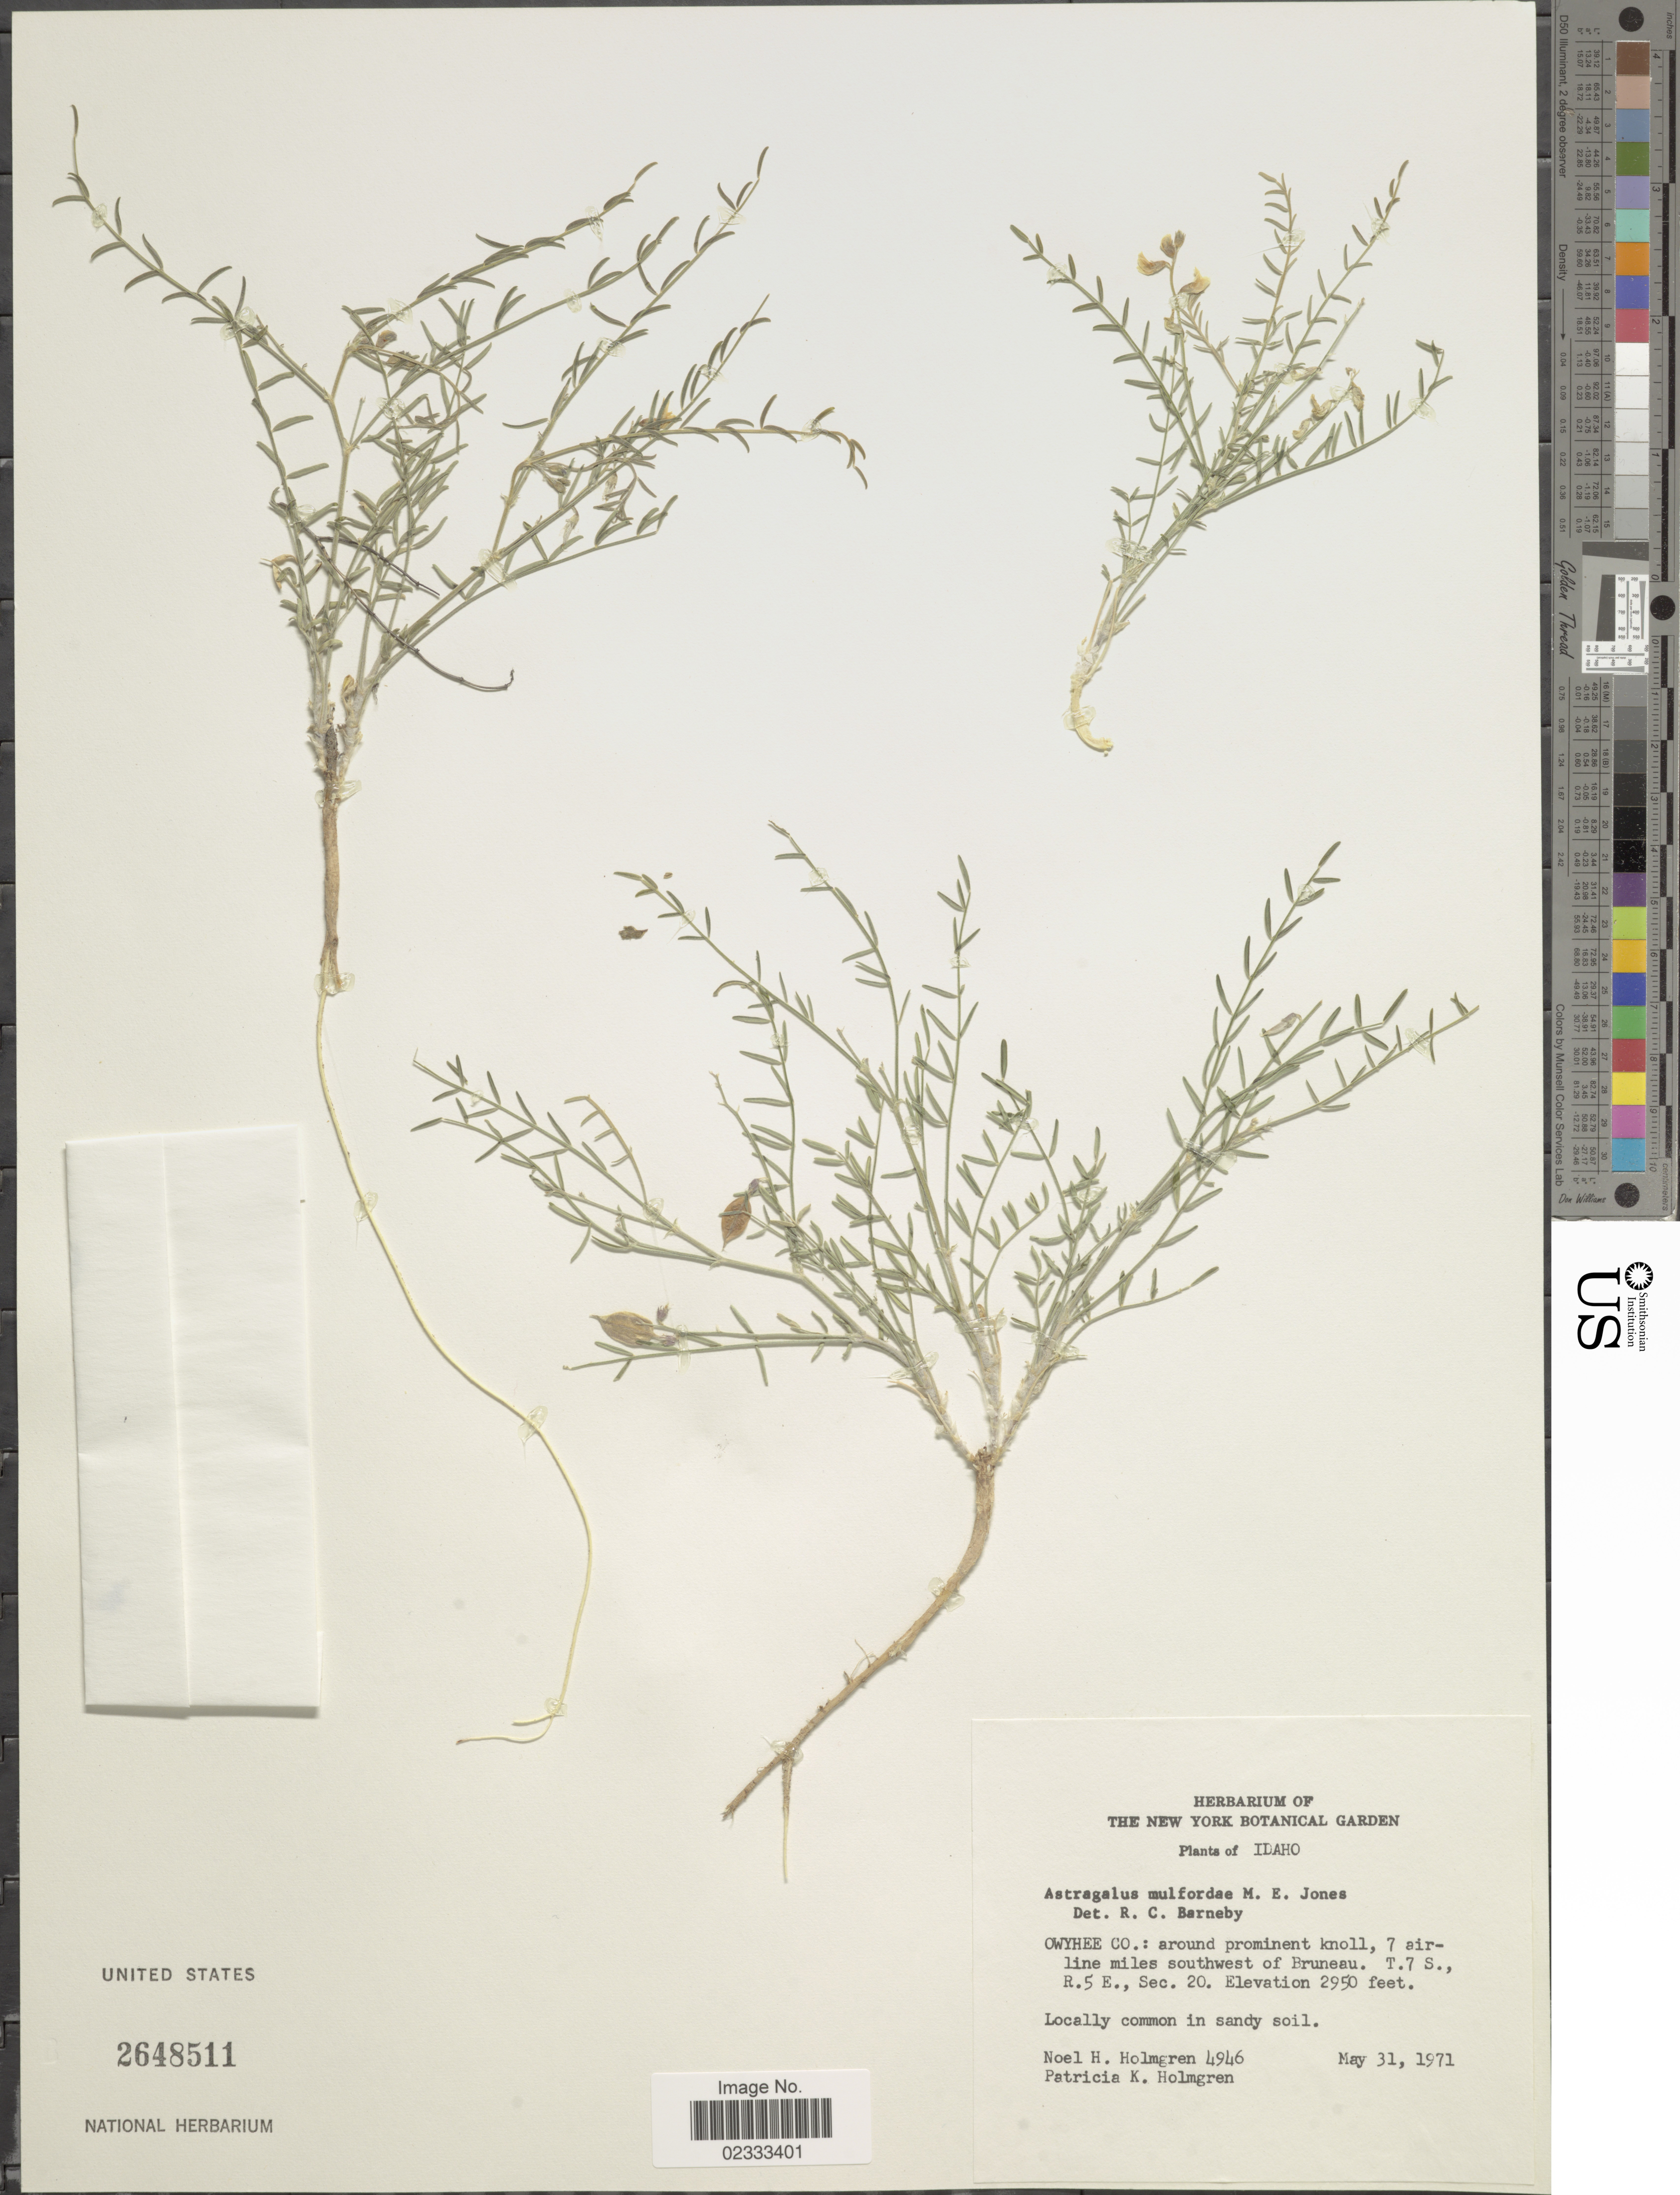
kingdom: Plantae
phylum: Tracheophyta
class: Magnoliopsida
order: Fabales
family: Fabaceae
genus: Astragalus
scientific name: Astragalus mulfordiae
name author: M.E. Jones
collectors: N. H. Holmgren & P. K. Holmgren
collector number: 4946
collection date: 1971-05-31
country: United States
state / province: Idaho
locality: Owyhee Co.: around prominent knoll, 7 airline miles southwest of Bruneau, T.7S., R.5E., Sec.20.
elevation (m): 899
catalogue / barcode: US 2648511